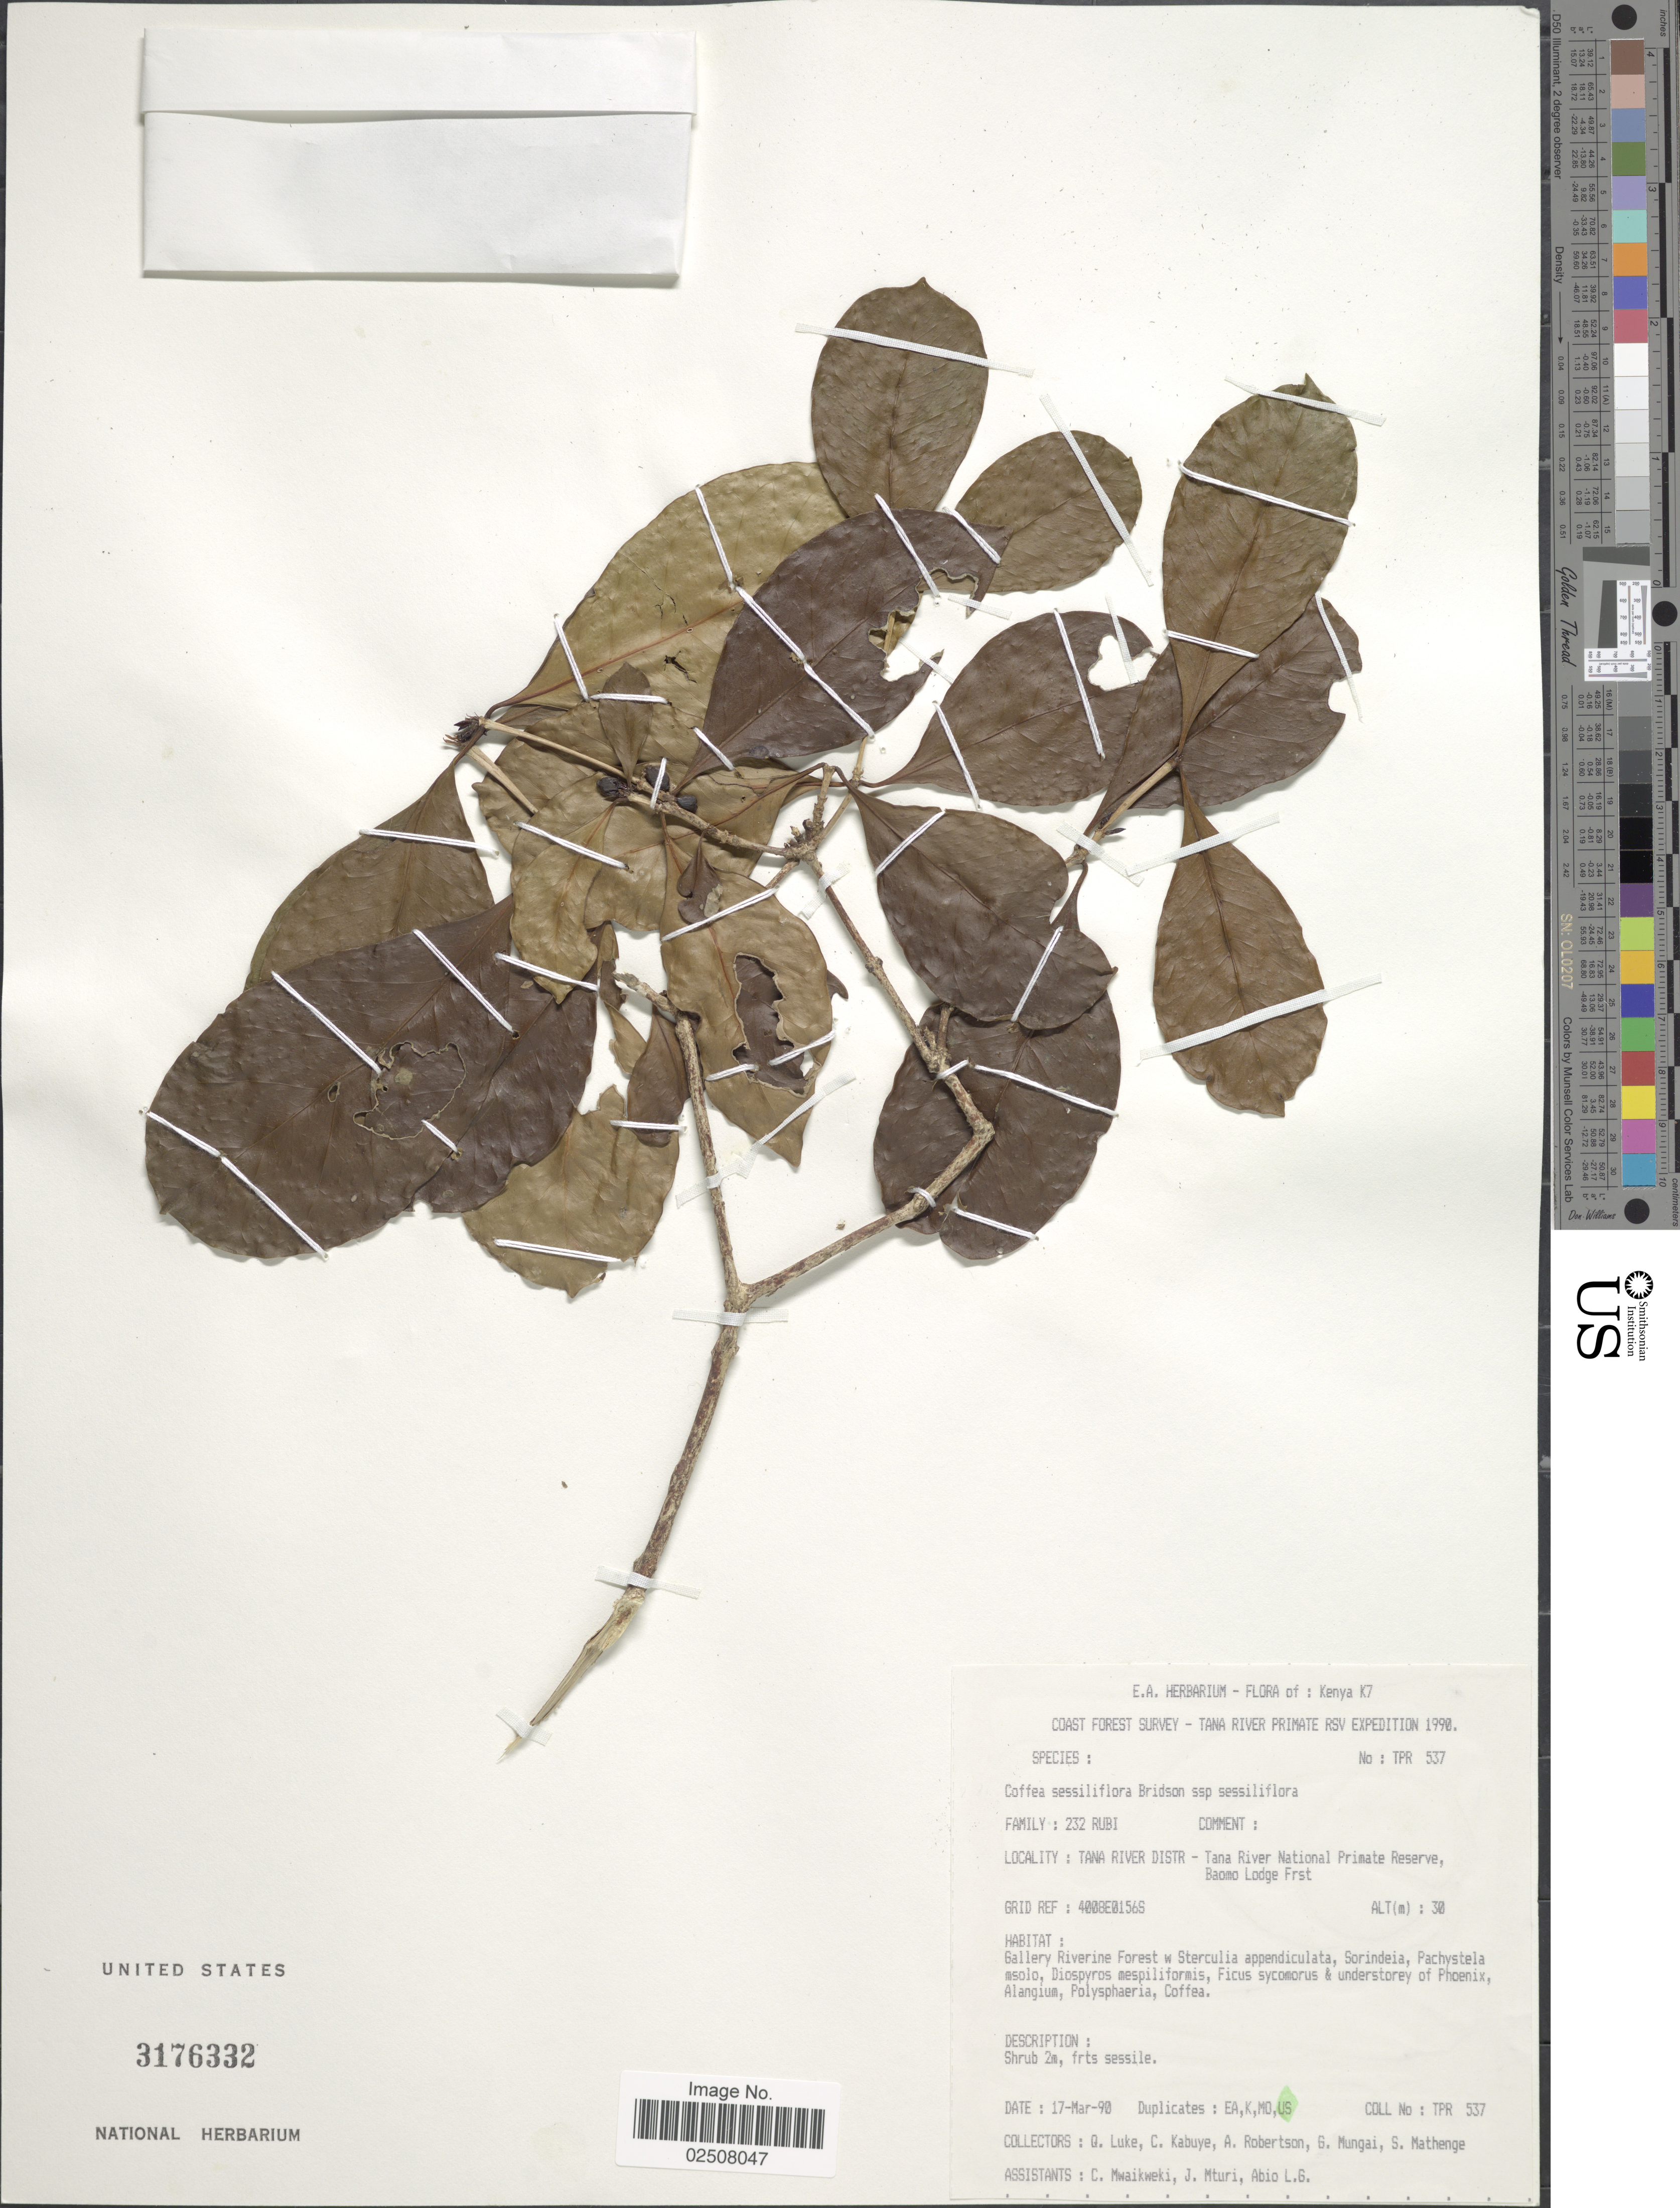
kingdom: Plantae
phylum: Tracheophyta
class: Magnoliopsida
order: Gentianales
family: Rubiaceae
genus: Coffea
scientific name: Coffea sessiliflora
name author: Bridson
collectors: G. Luke, C. Kabuye, A. Robertson, G. Mungai & et al.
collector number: TPR 537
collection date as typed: Transcribed d/m/y: 17/3/90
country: Kenya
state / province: Tana River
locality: Tana River Distr - Tana River National Primate Reserve, Baomo Lodge Frst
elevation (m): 30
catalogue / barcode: US 3176332